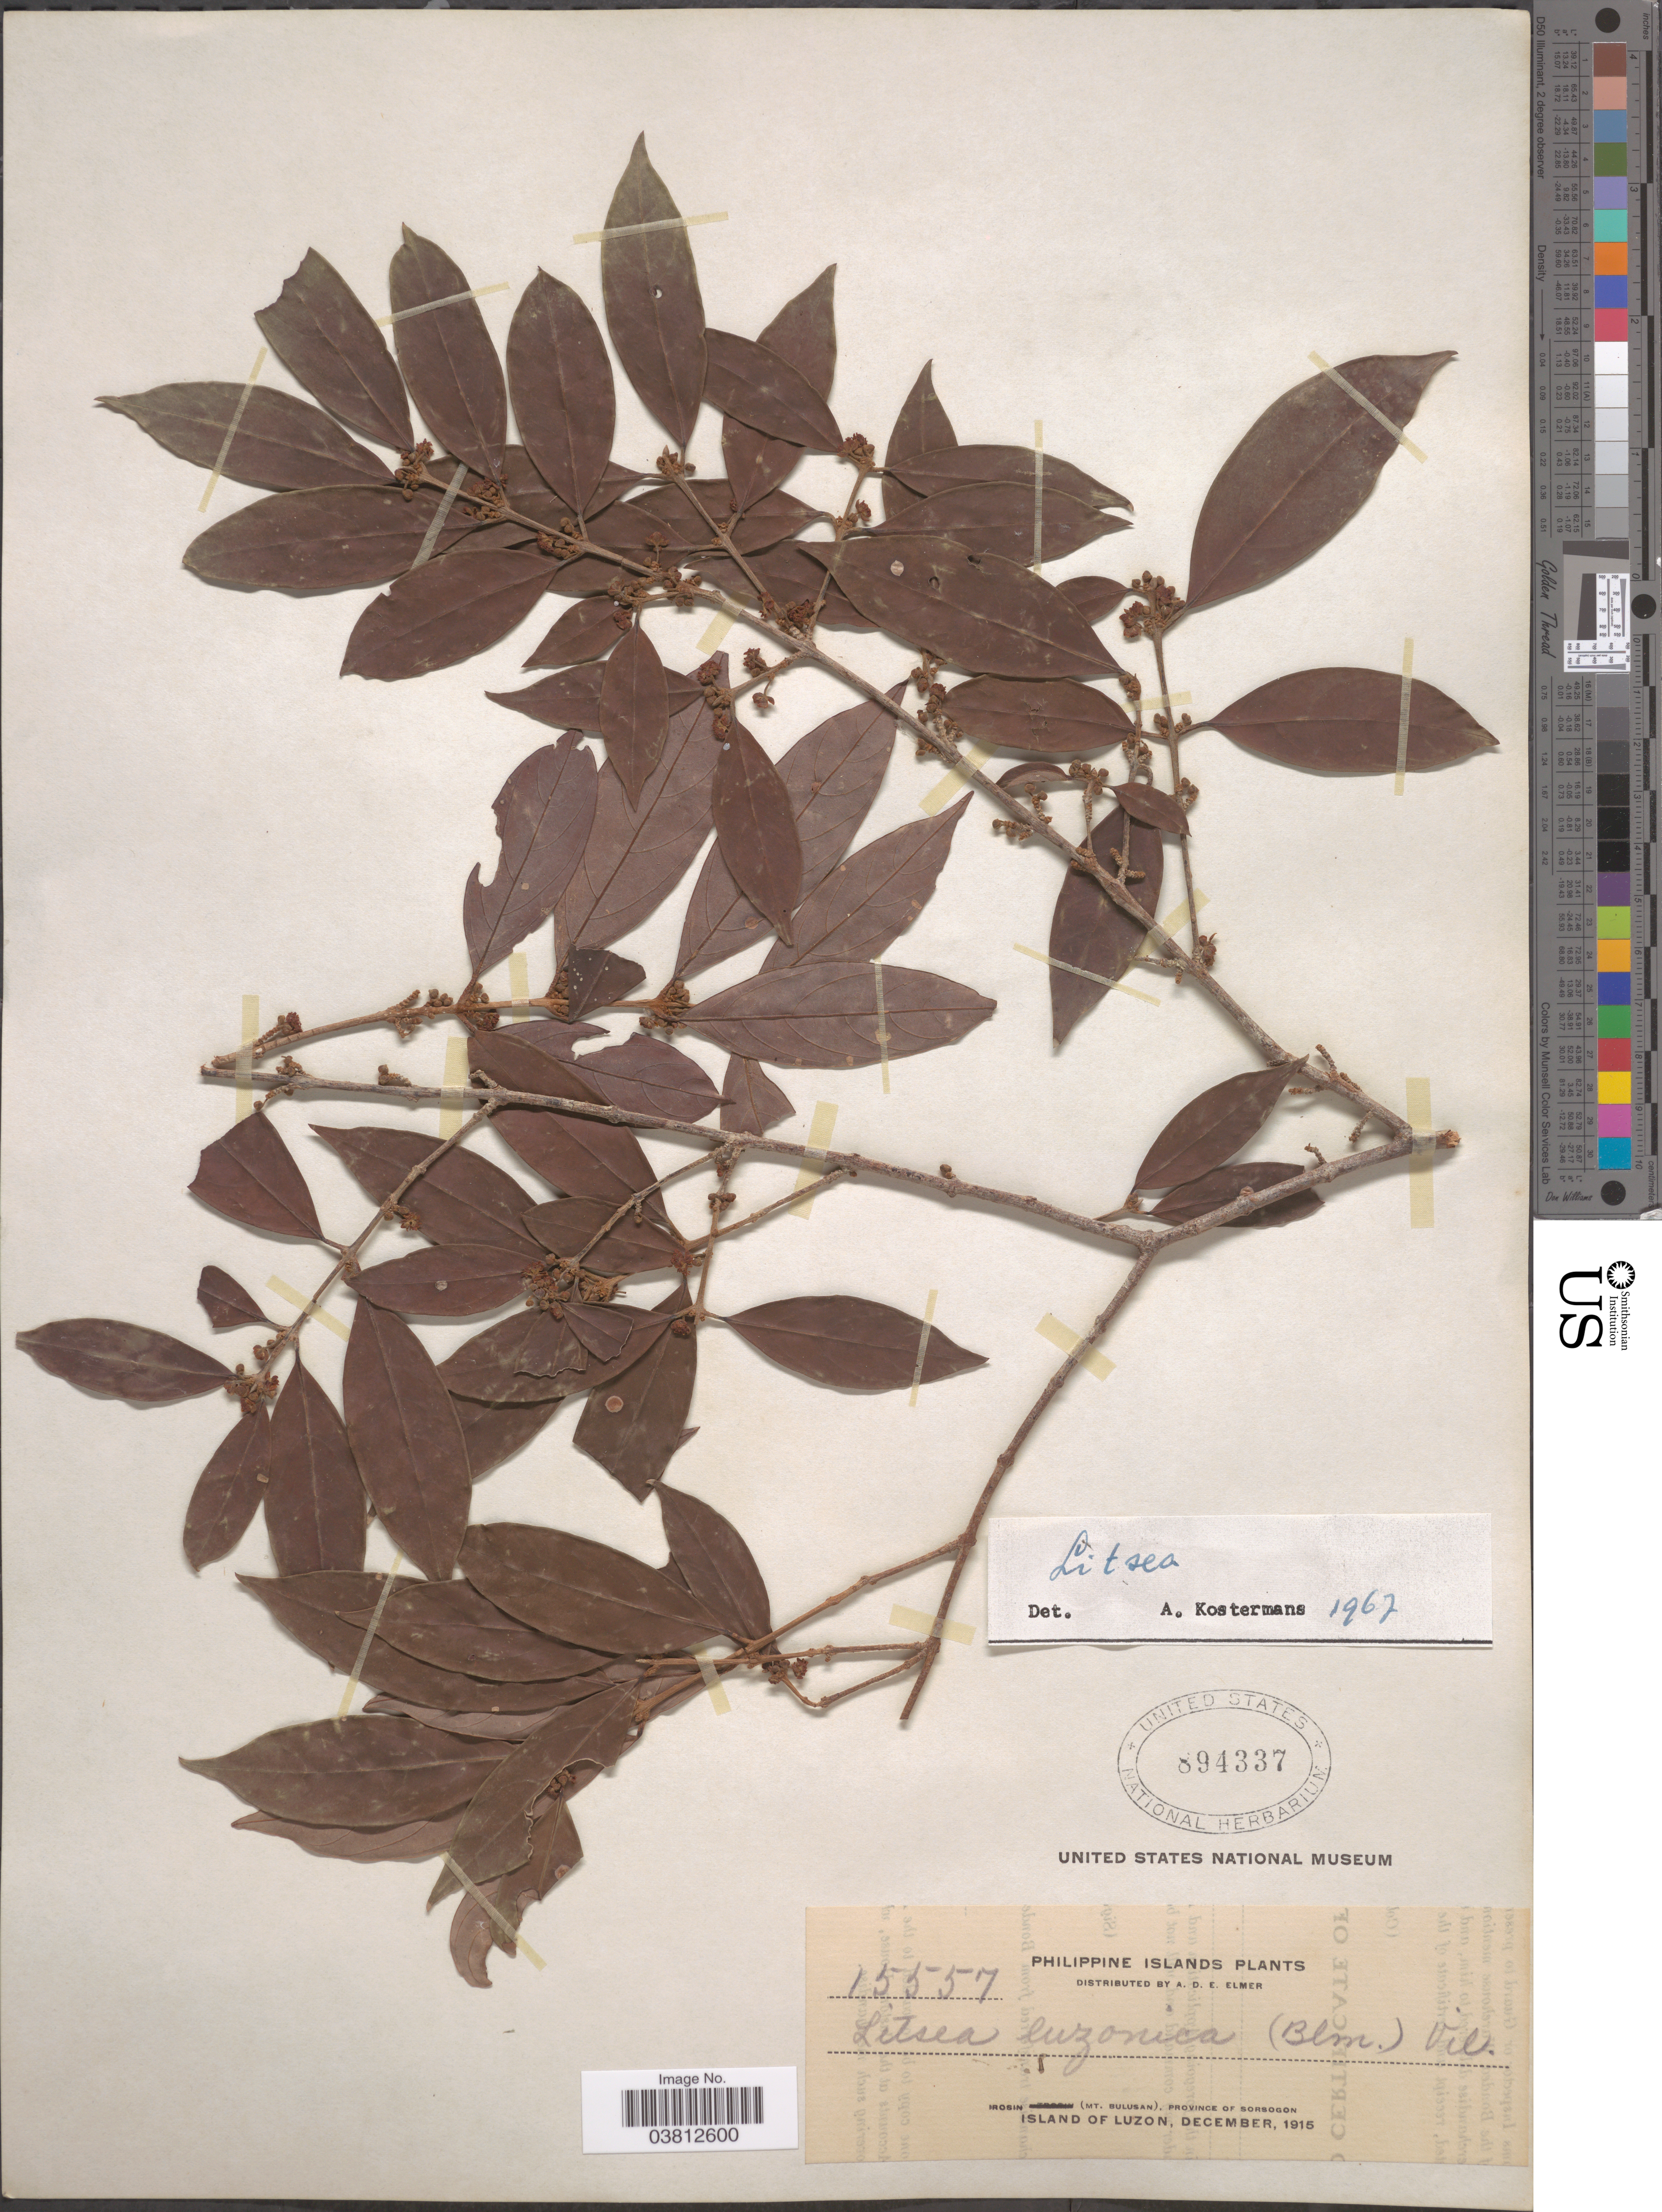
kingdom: Plantae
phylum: Tracheophyta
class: Magnoliopsida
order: Laurales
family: Lauraceae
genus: Litsea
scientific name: Litsea sp.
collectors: A. D. E. Elmer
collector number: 15557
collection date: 1915-12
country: Philippines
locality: Philippine Islands. Irosin (Mt. Bulusan), Province of Sorsogon. Island of Luzon.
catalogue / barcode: US 894337